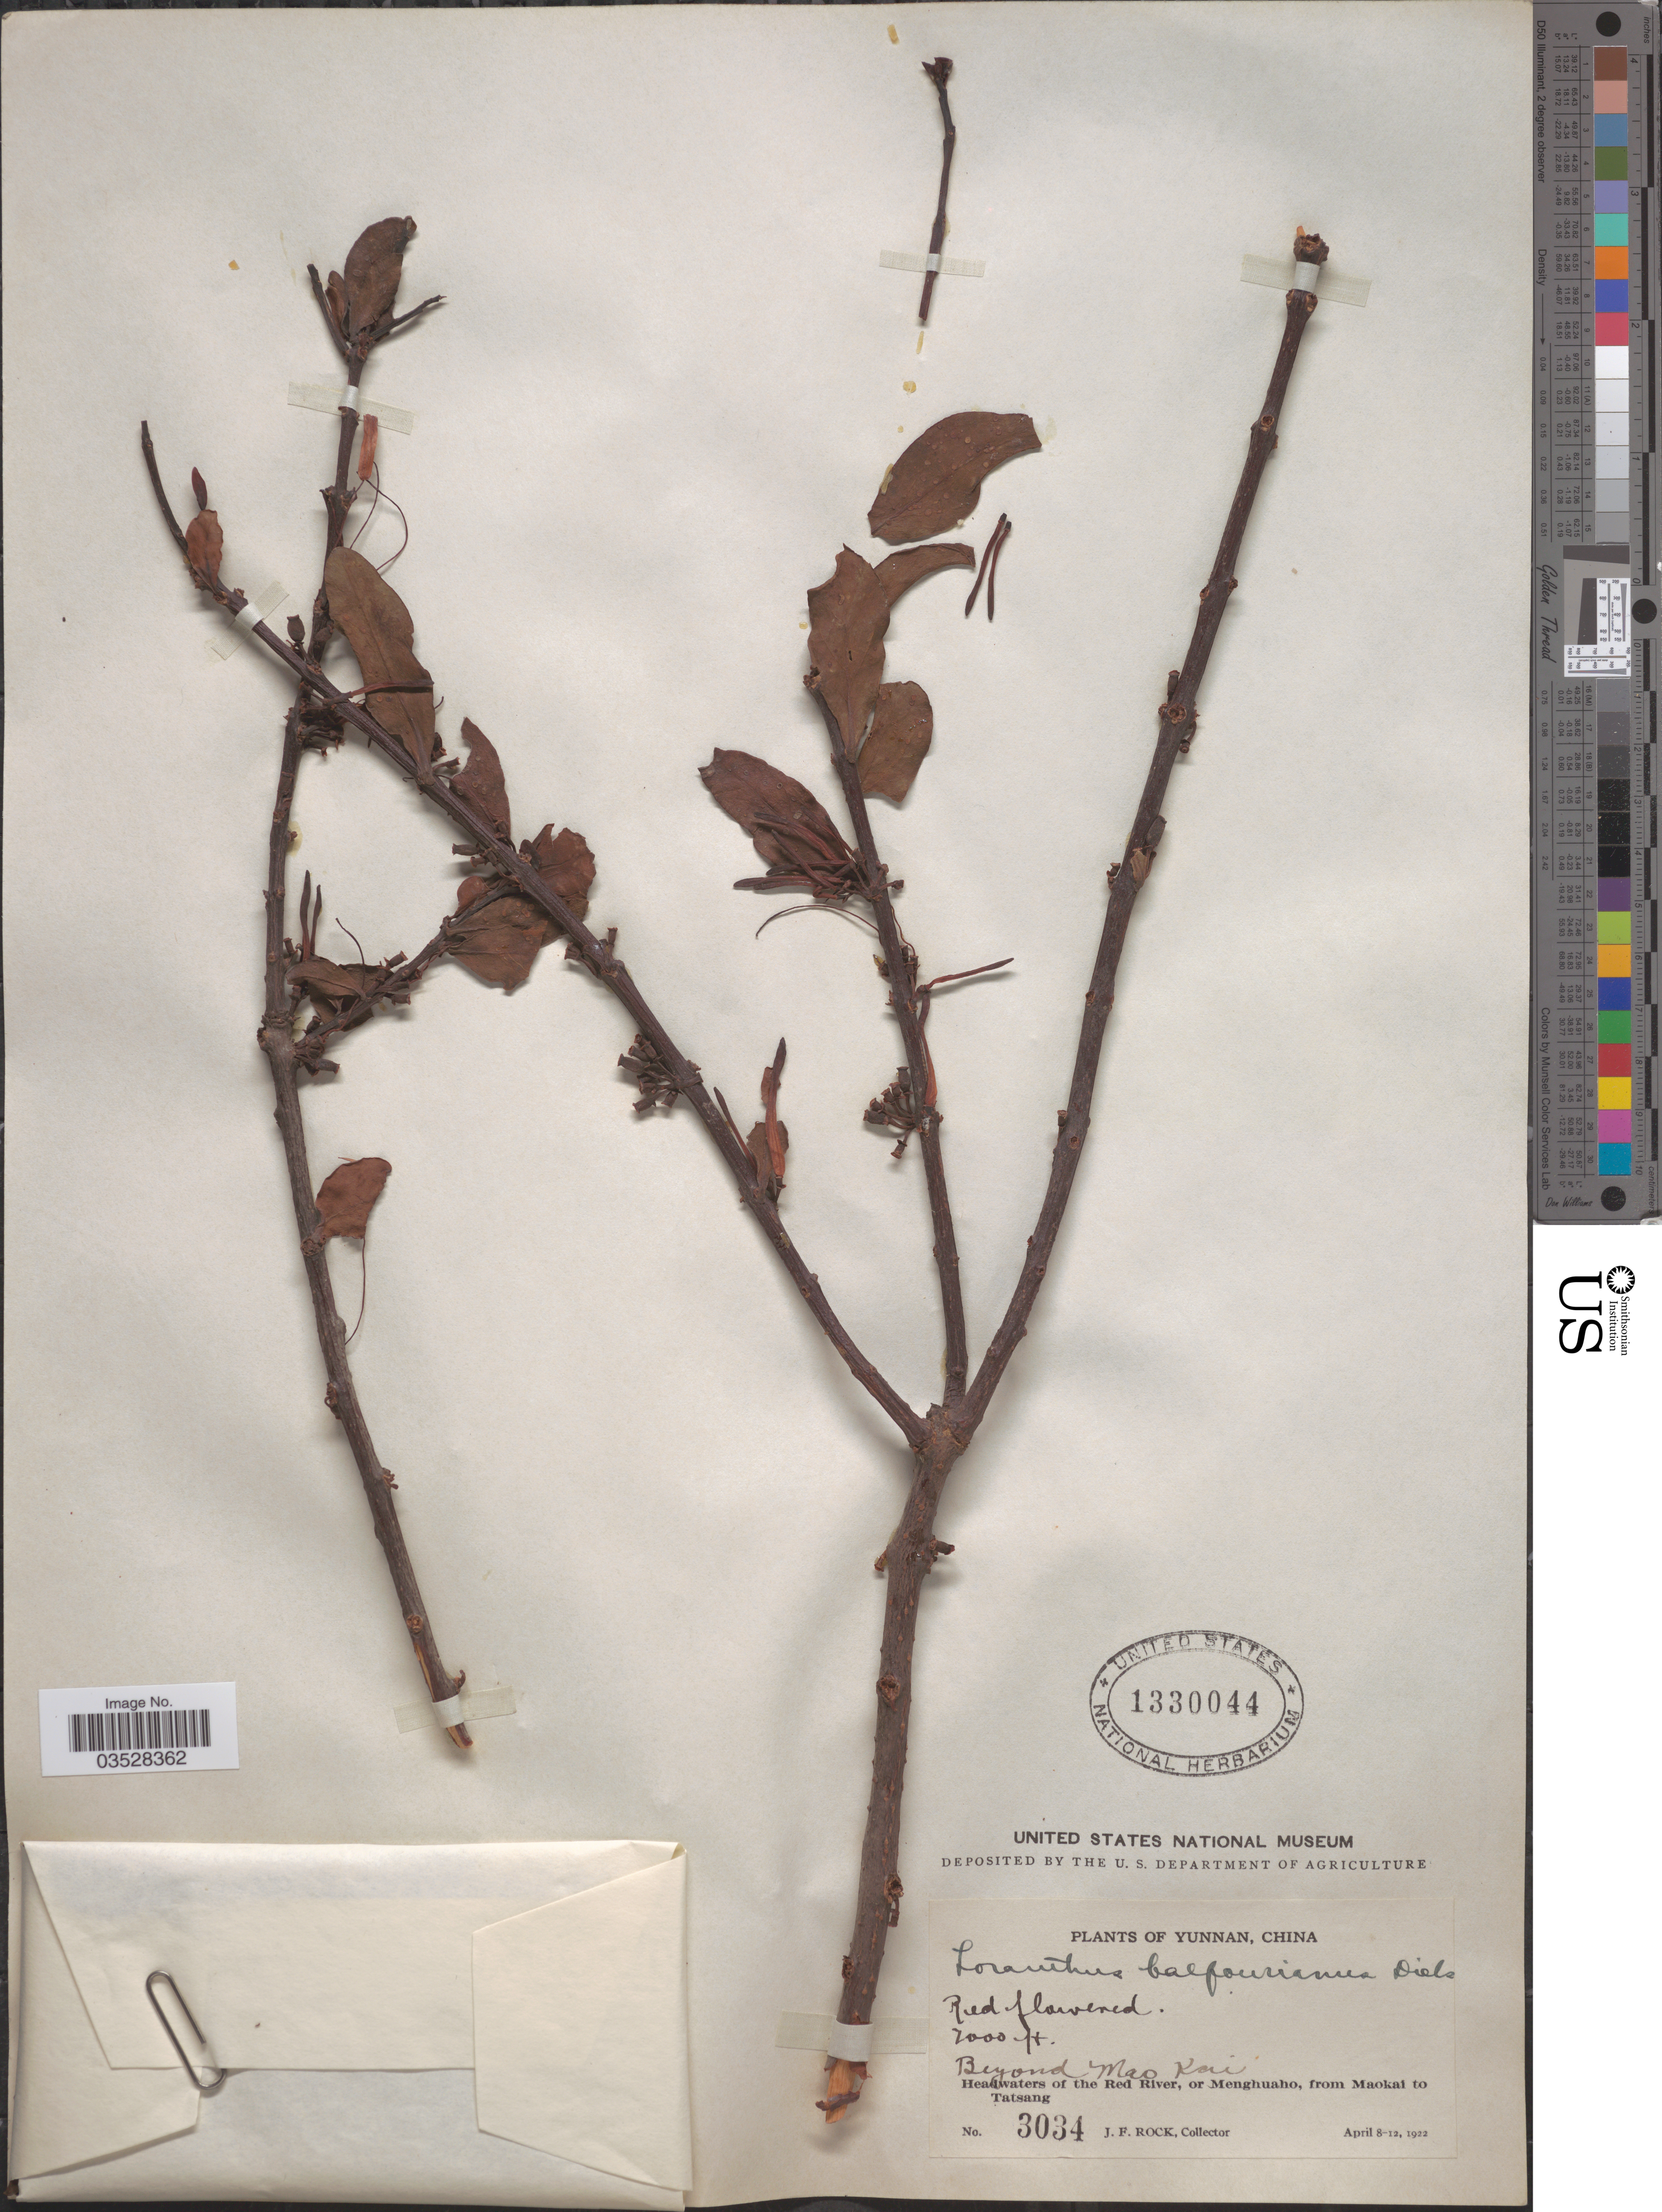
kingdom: Plantae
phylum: Tracheophyta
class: Magnoliopsida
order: Santalales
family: Loranthaceae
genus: Loranthus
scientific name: Loranthus balfourianus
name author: Diels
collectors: J. Rock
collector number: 3034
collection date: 1922-04-08/1922-04-12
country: China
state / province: Yunnan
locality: Beyond Mao Kai. Headwaters of the Red River, or Menghuaho, from Maokai to Tatsang.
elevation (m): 2134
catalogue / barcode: US 1330044